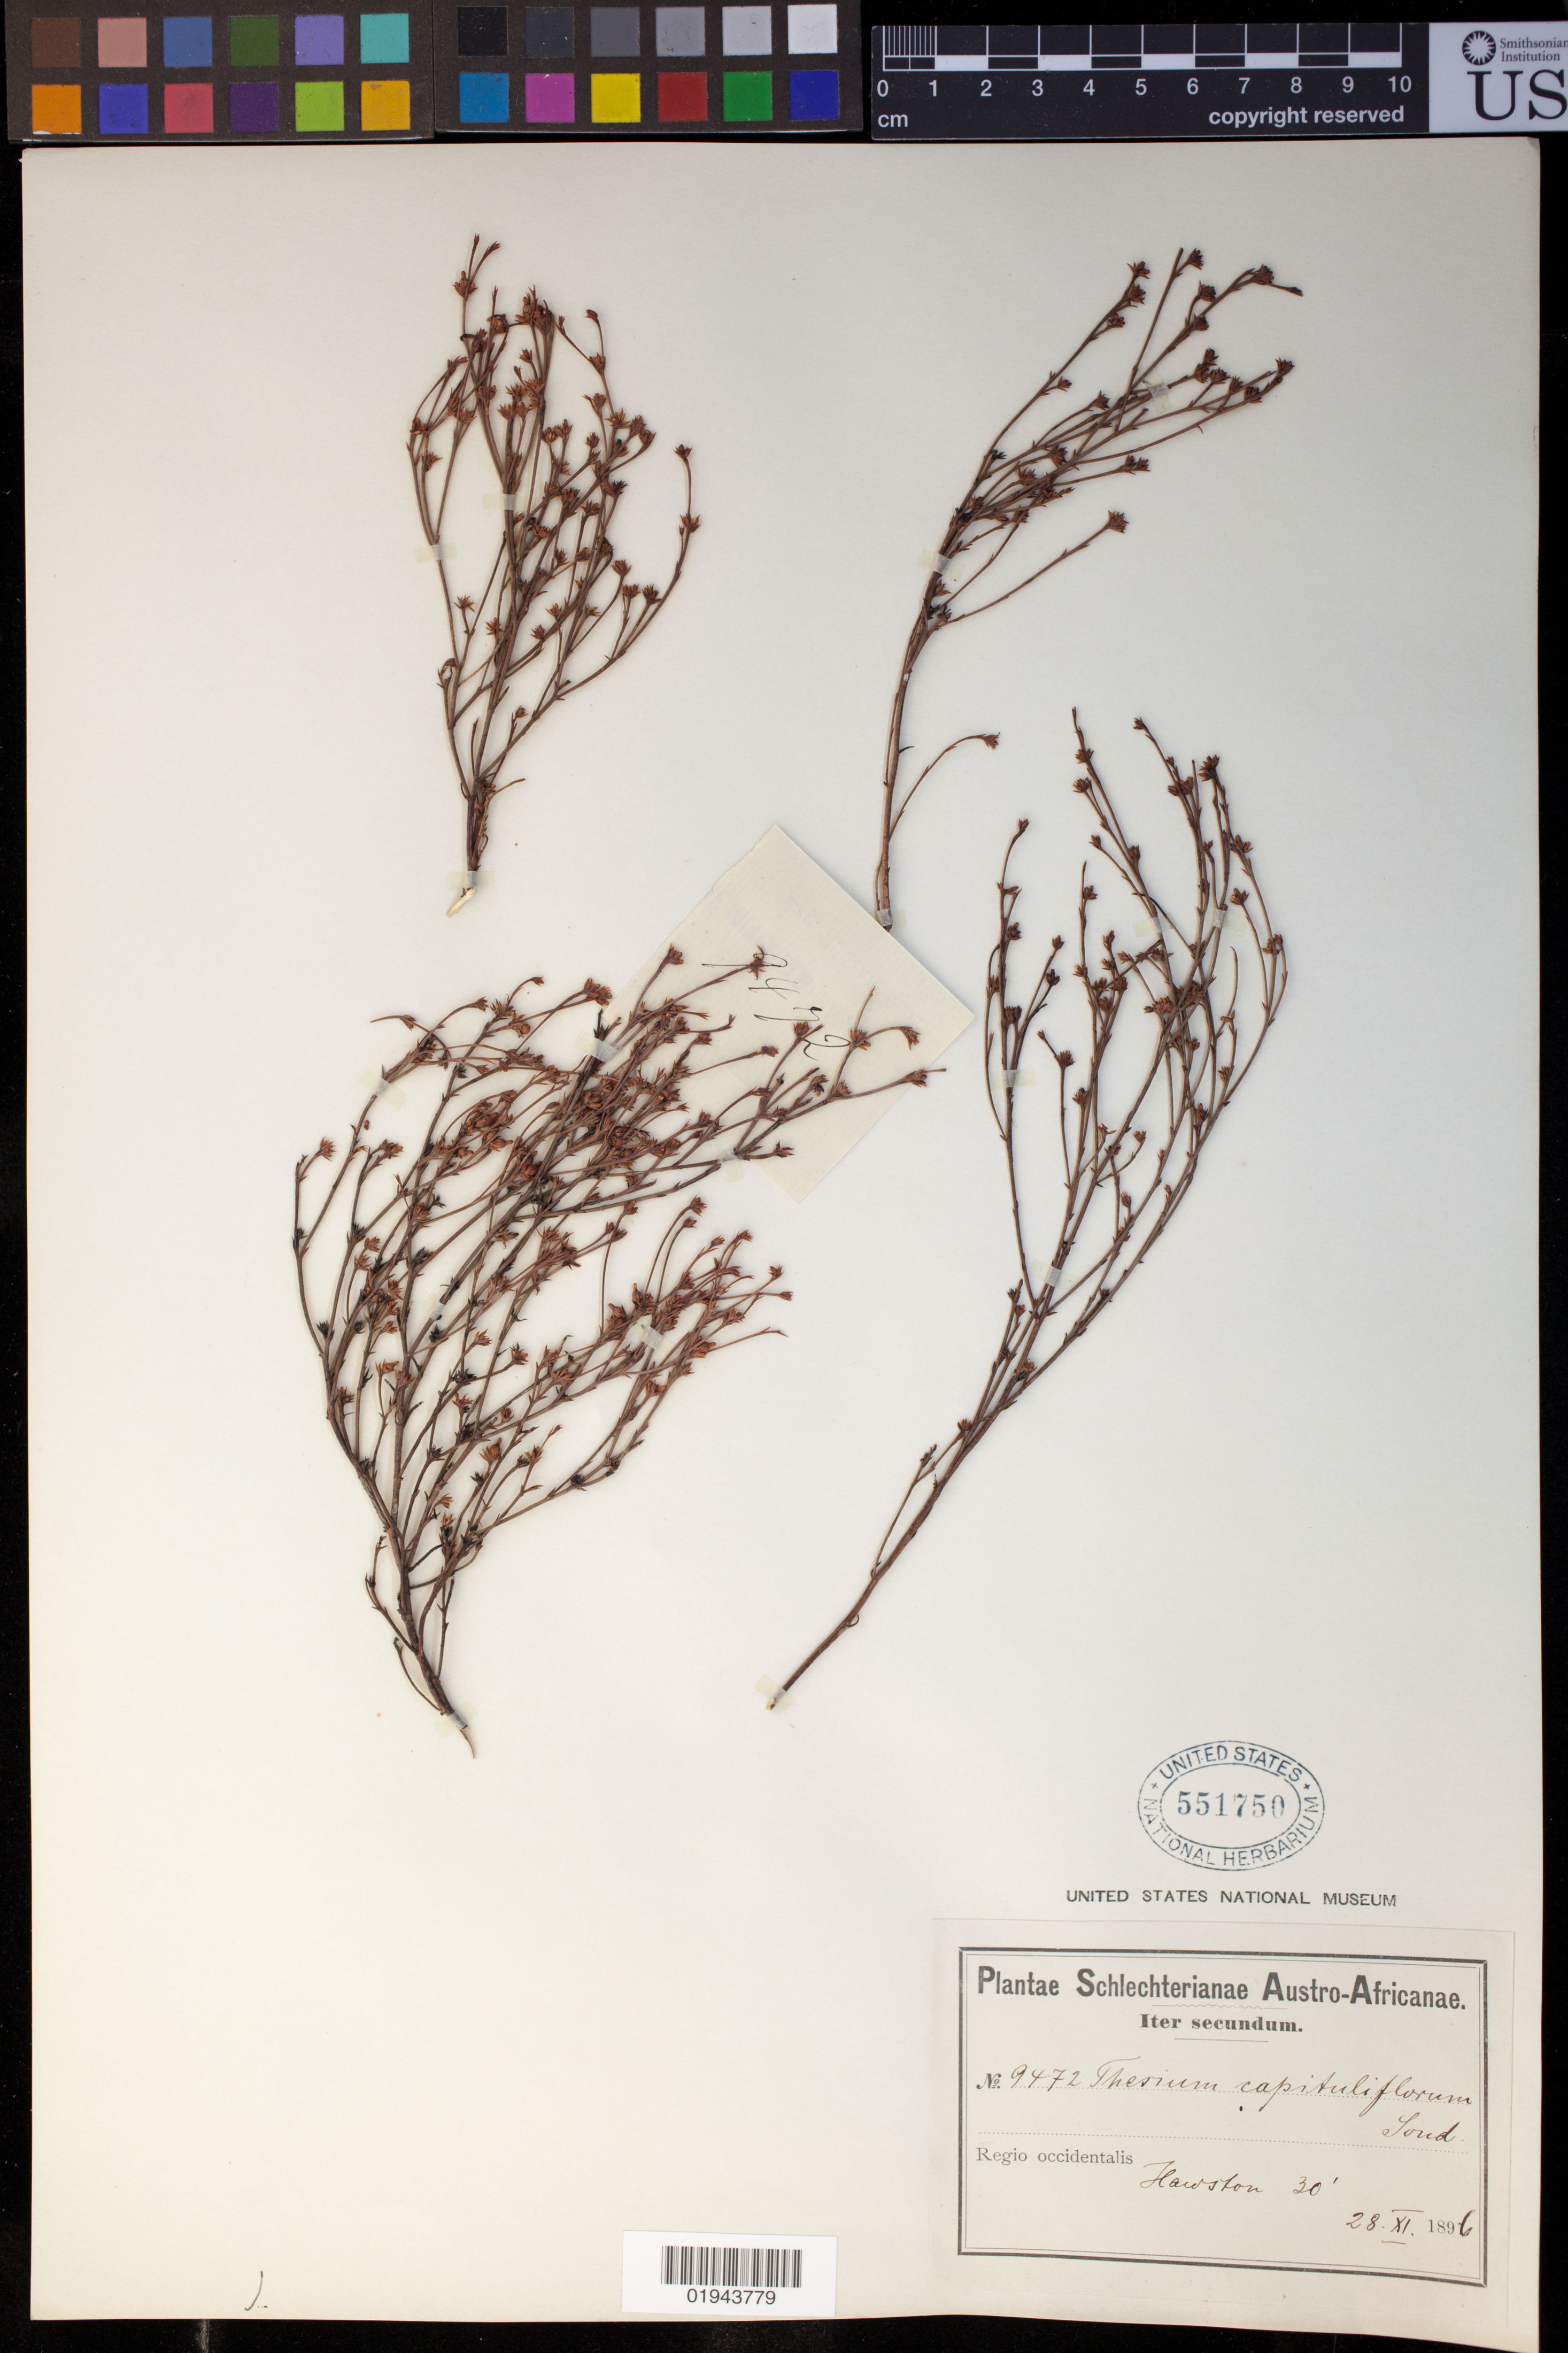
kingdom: Plantae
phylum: Tracheophyta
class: Magnoliopsida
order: Santalales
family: Thesiaceae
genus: Thesium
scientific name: Thesium capituliflorum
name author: Sond.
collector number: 9472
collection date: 1896-11-28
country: South Africa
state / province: Western Cape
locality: Hawston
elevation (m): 9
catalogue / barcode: US 551750